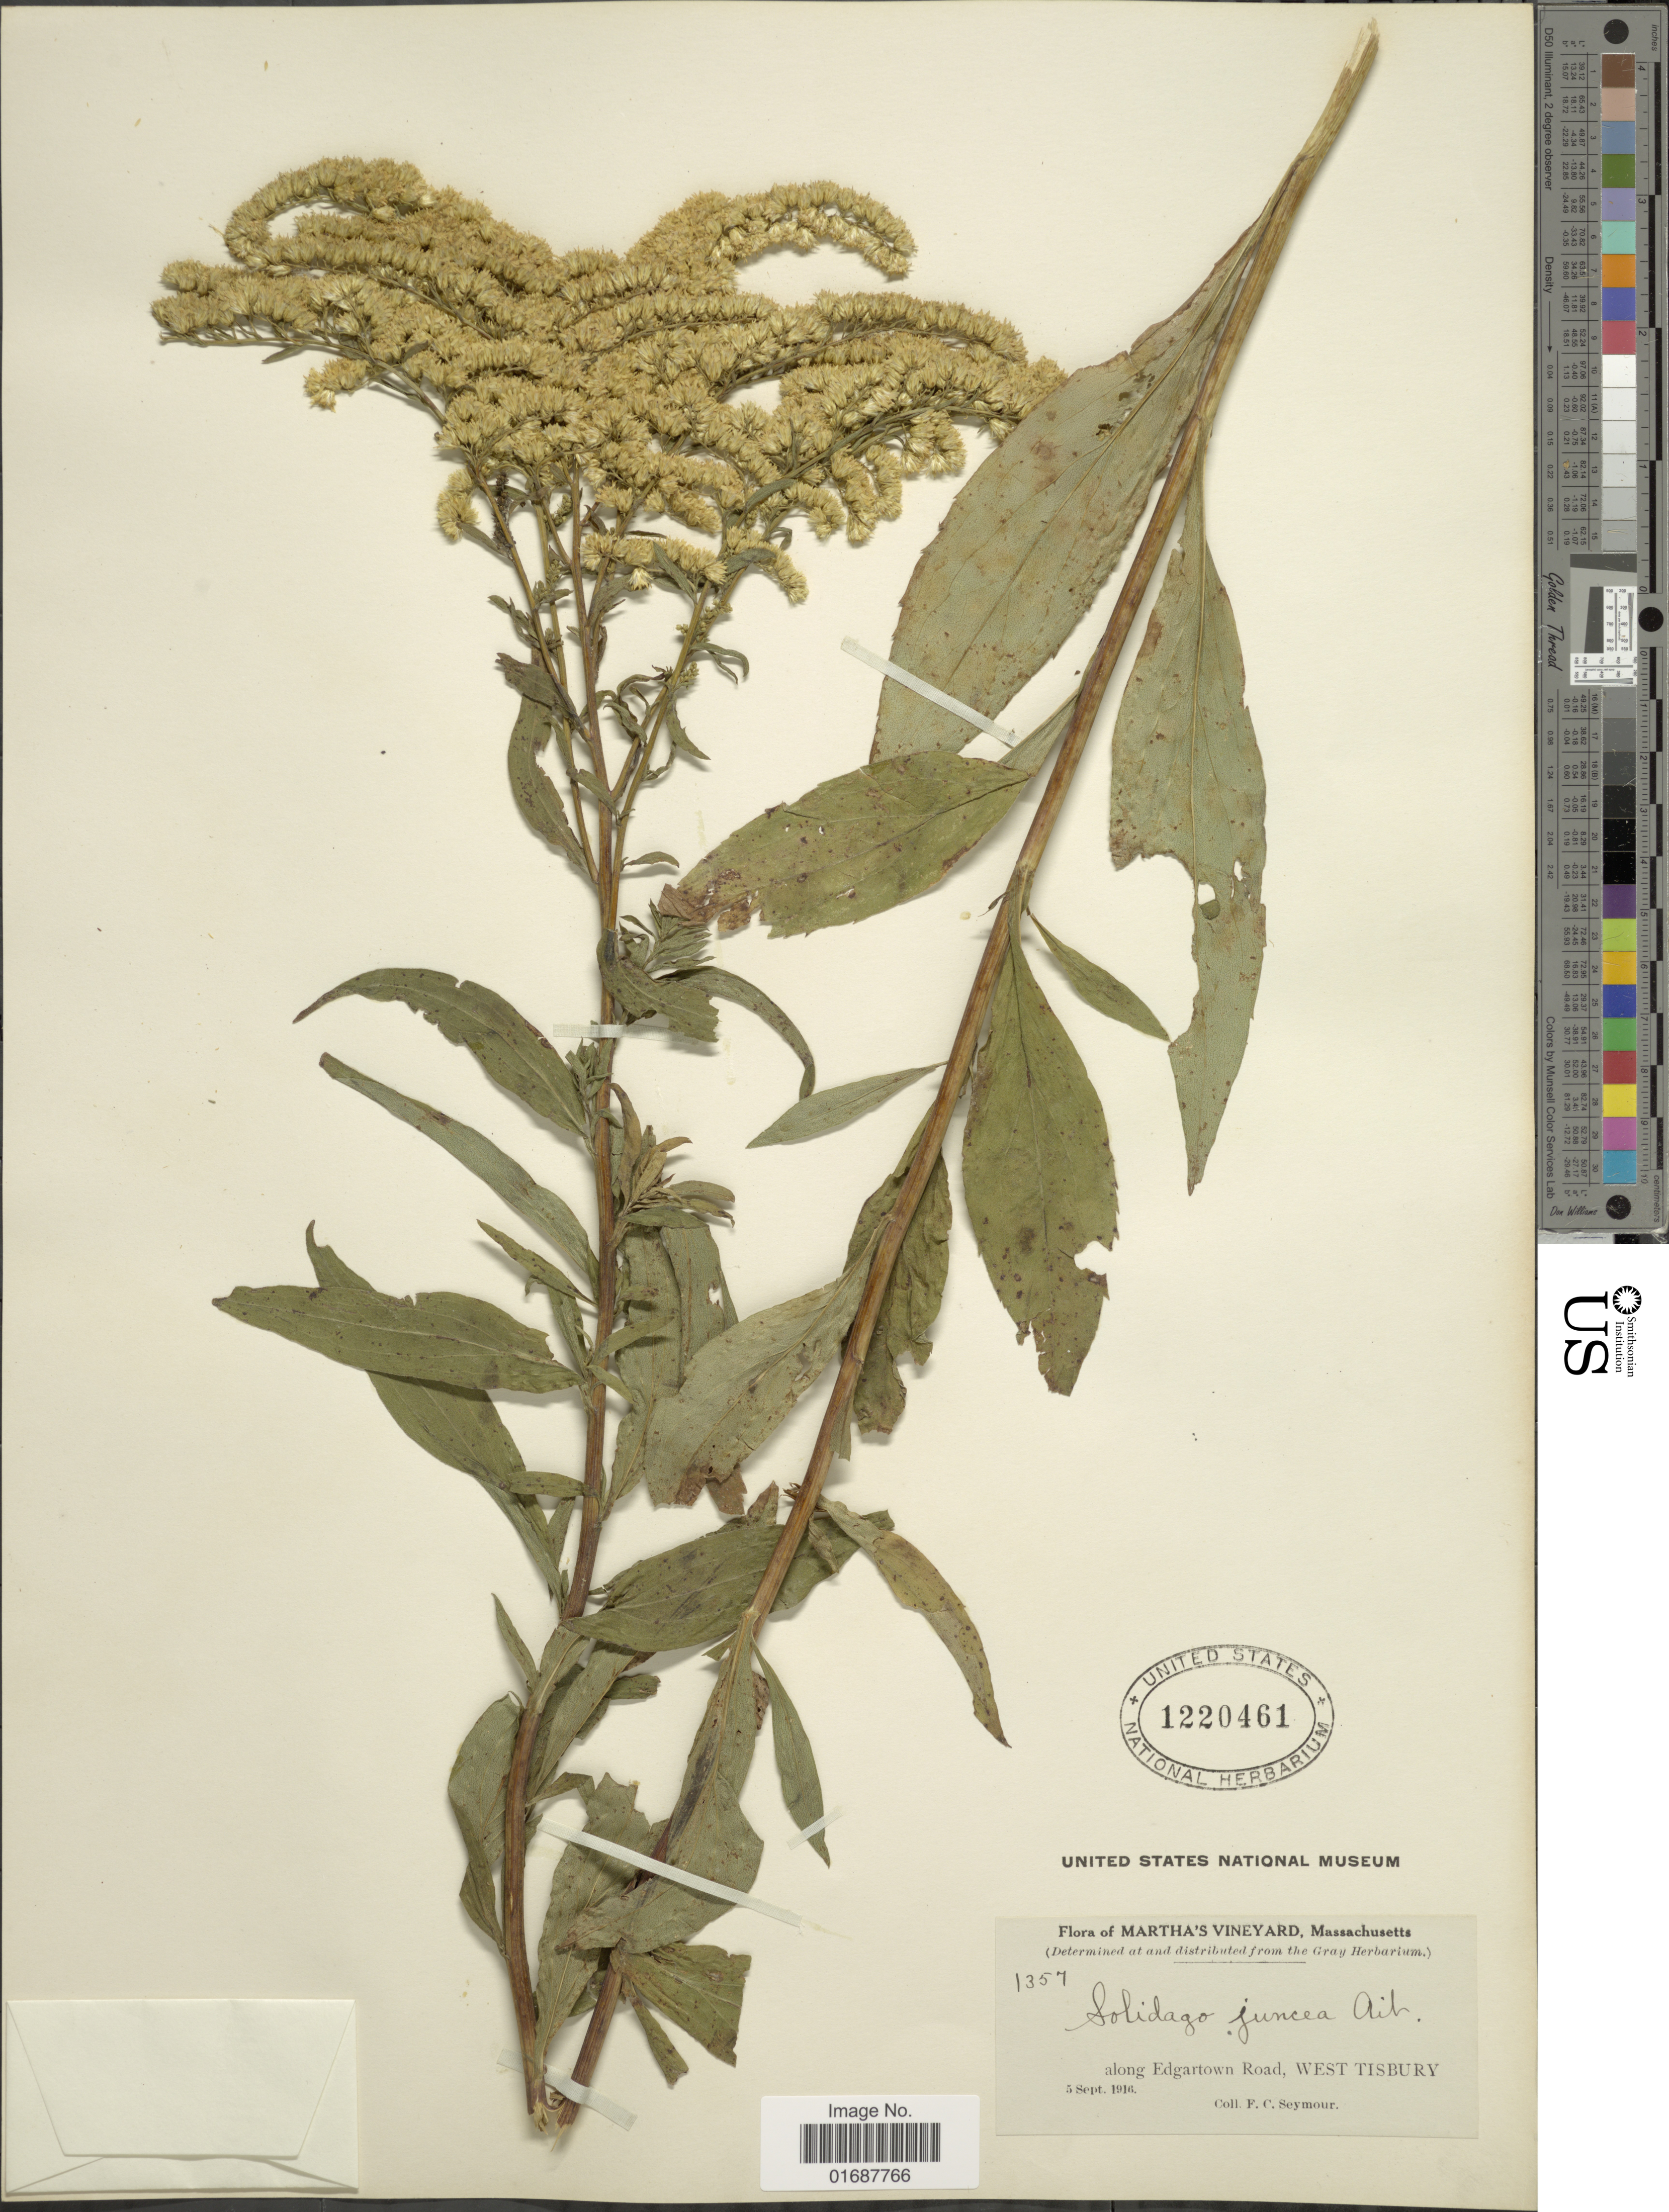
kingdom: Plantae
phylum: Tracheophyta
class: Magnoliopsida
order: Asterales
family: Asteraceae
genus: Solidago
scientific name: Solidago juncea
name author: Aiton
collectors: F. C. Seymour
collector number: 1357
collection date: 1916-09-05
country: United States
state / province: Massachusetts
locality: Matha's Vineyard, along Edgartown Road, West Tisbury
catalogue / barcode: US 1220461